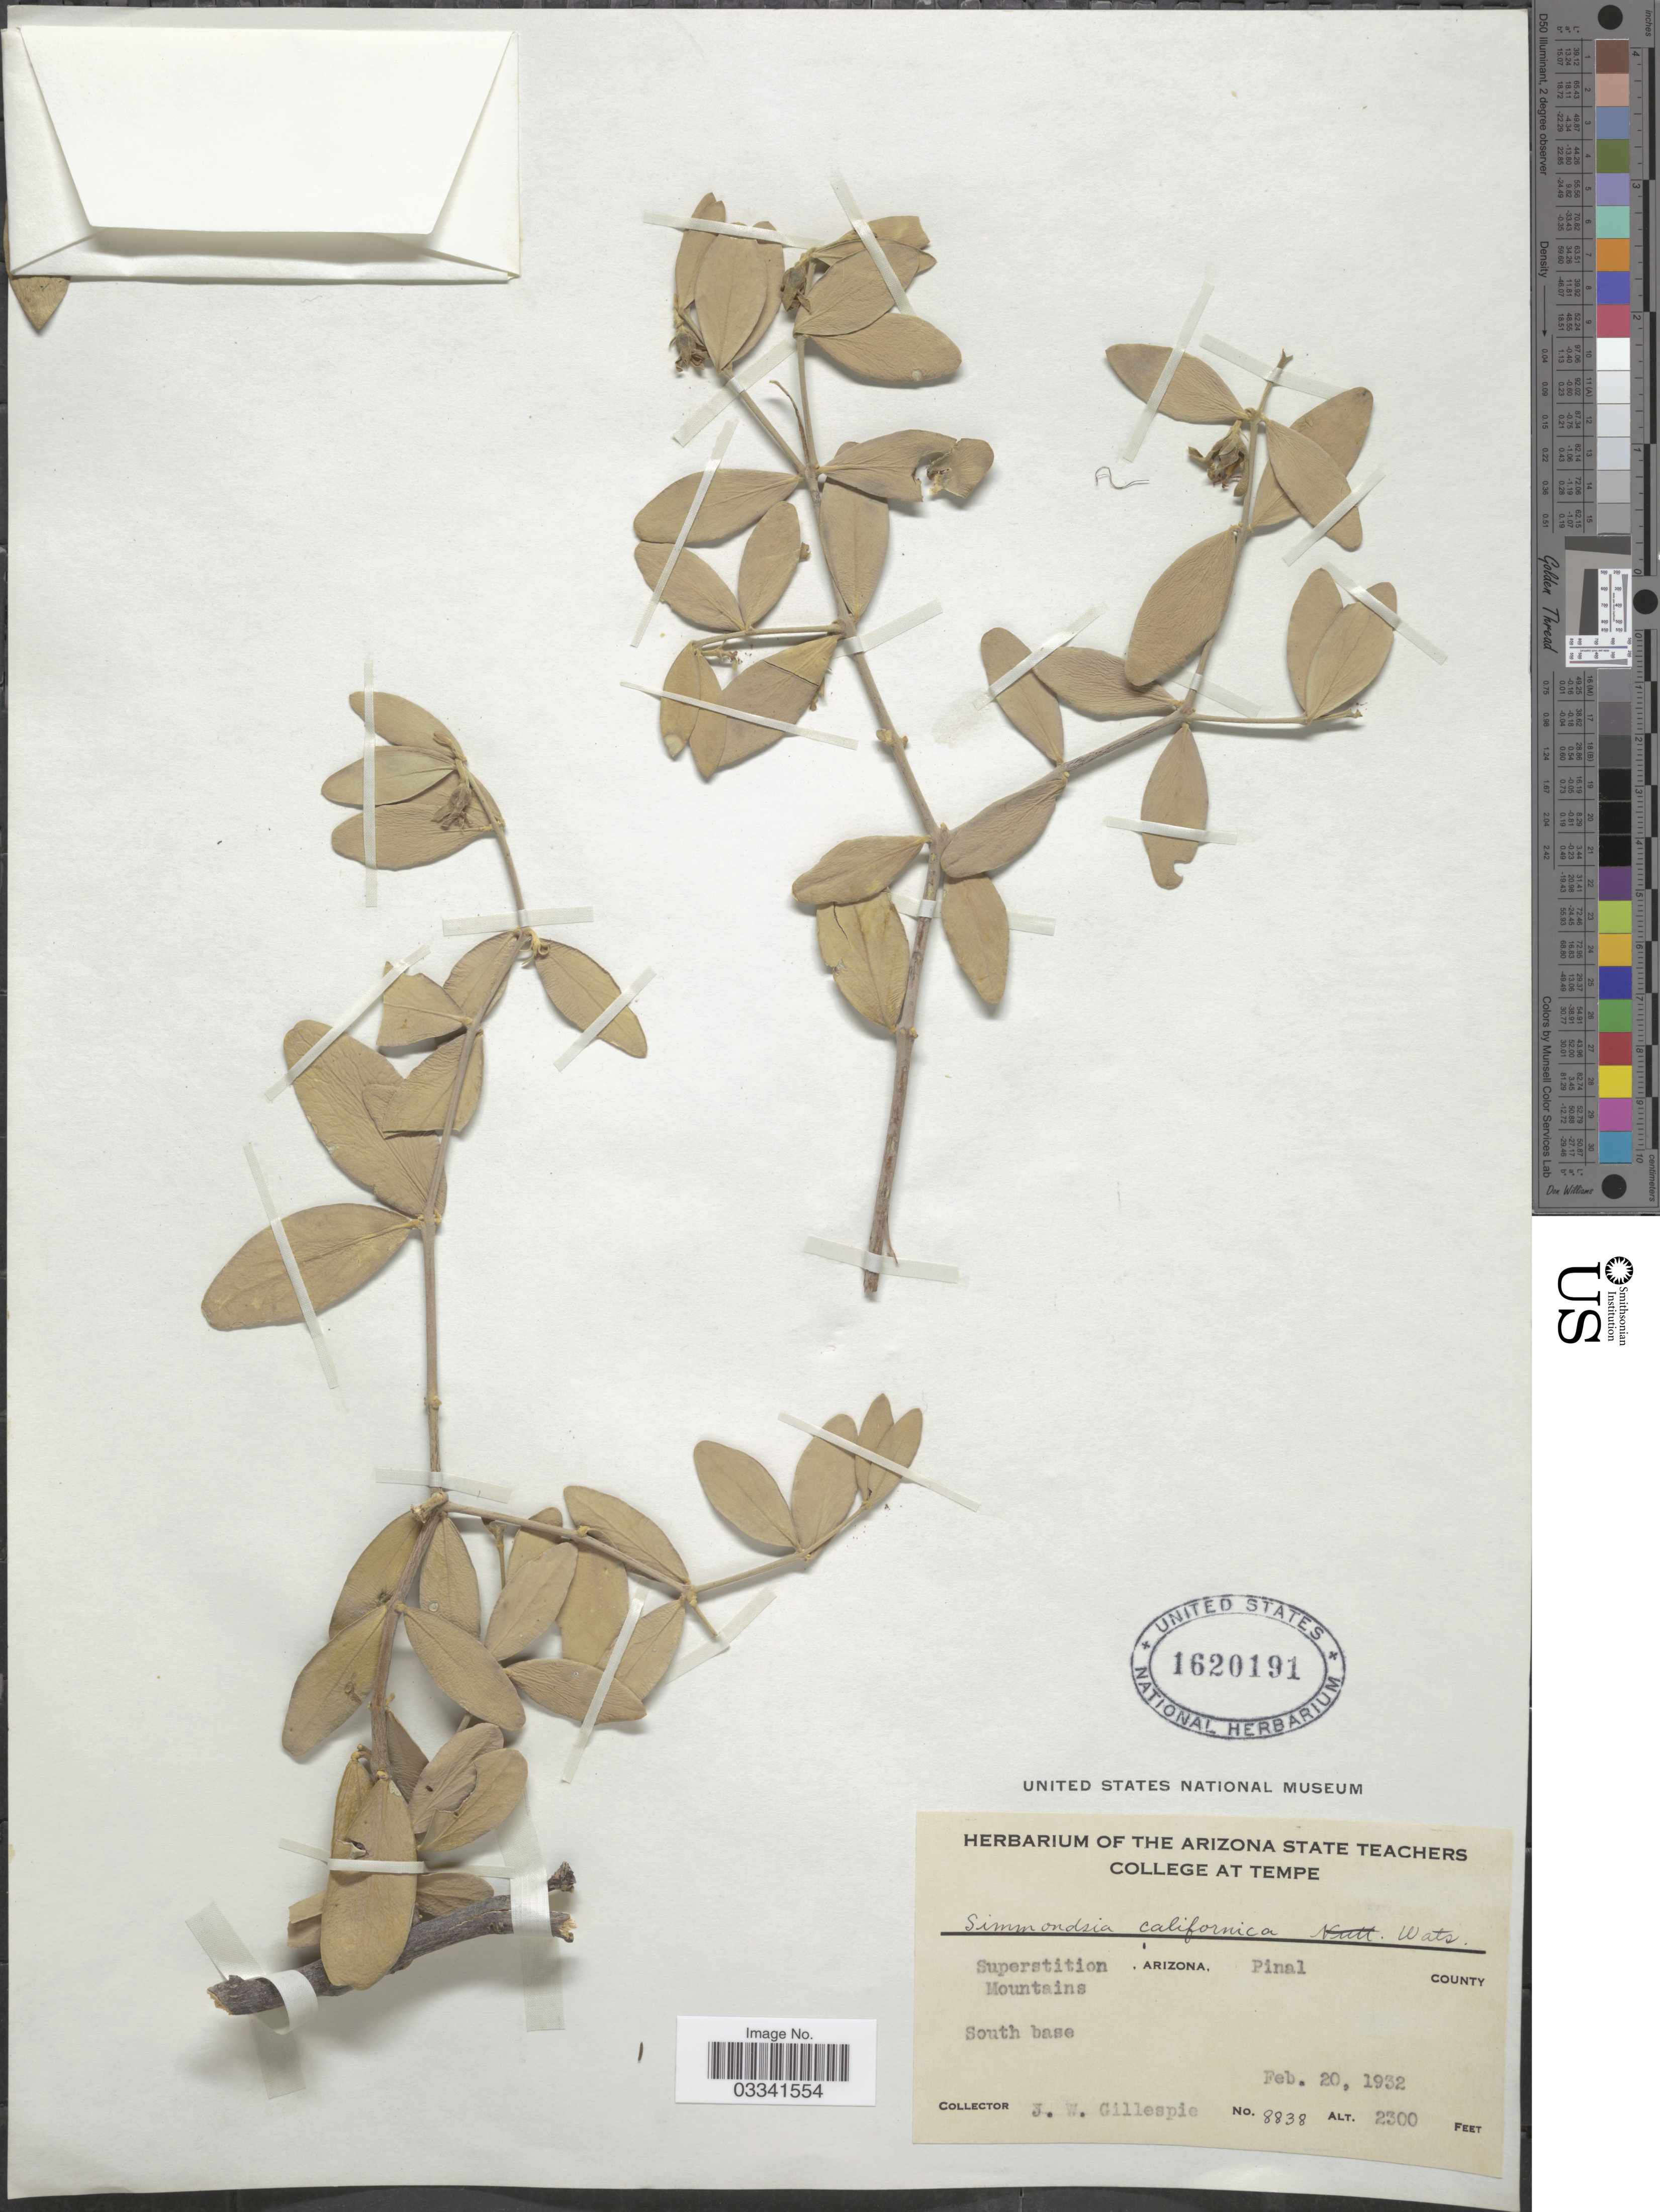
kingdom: Plantae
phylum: Tracheophyta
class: Magnoliopsida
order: Caryophyllales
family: Simmondsiaceae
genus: Simmondsia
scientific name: Simmondsia chinensis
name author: (Link) C.K. Schneid.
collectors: J. W. Gillespie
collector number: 8838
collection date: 1932-02-20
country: United States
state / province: Arizona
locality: Superstition Mountains. Pinal County.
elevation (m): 701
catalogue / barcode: US 1620191